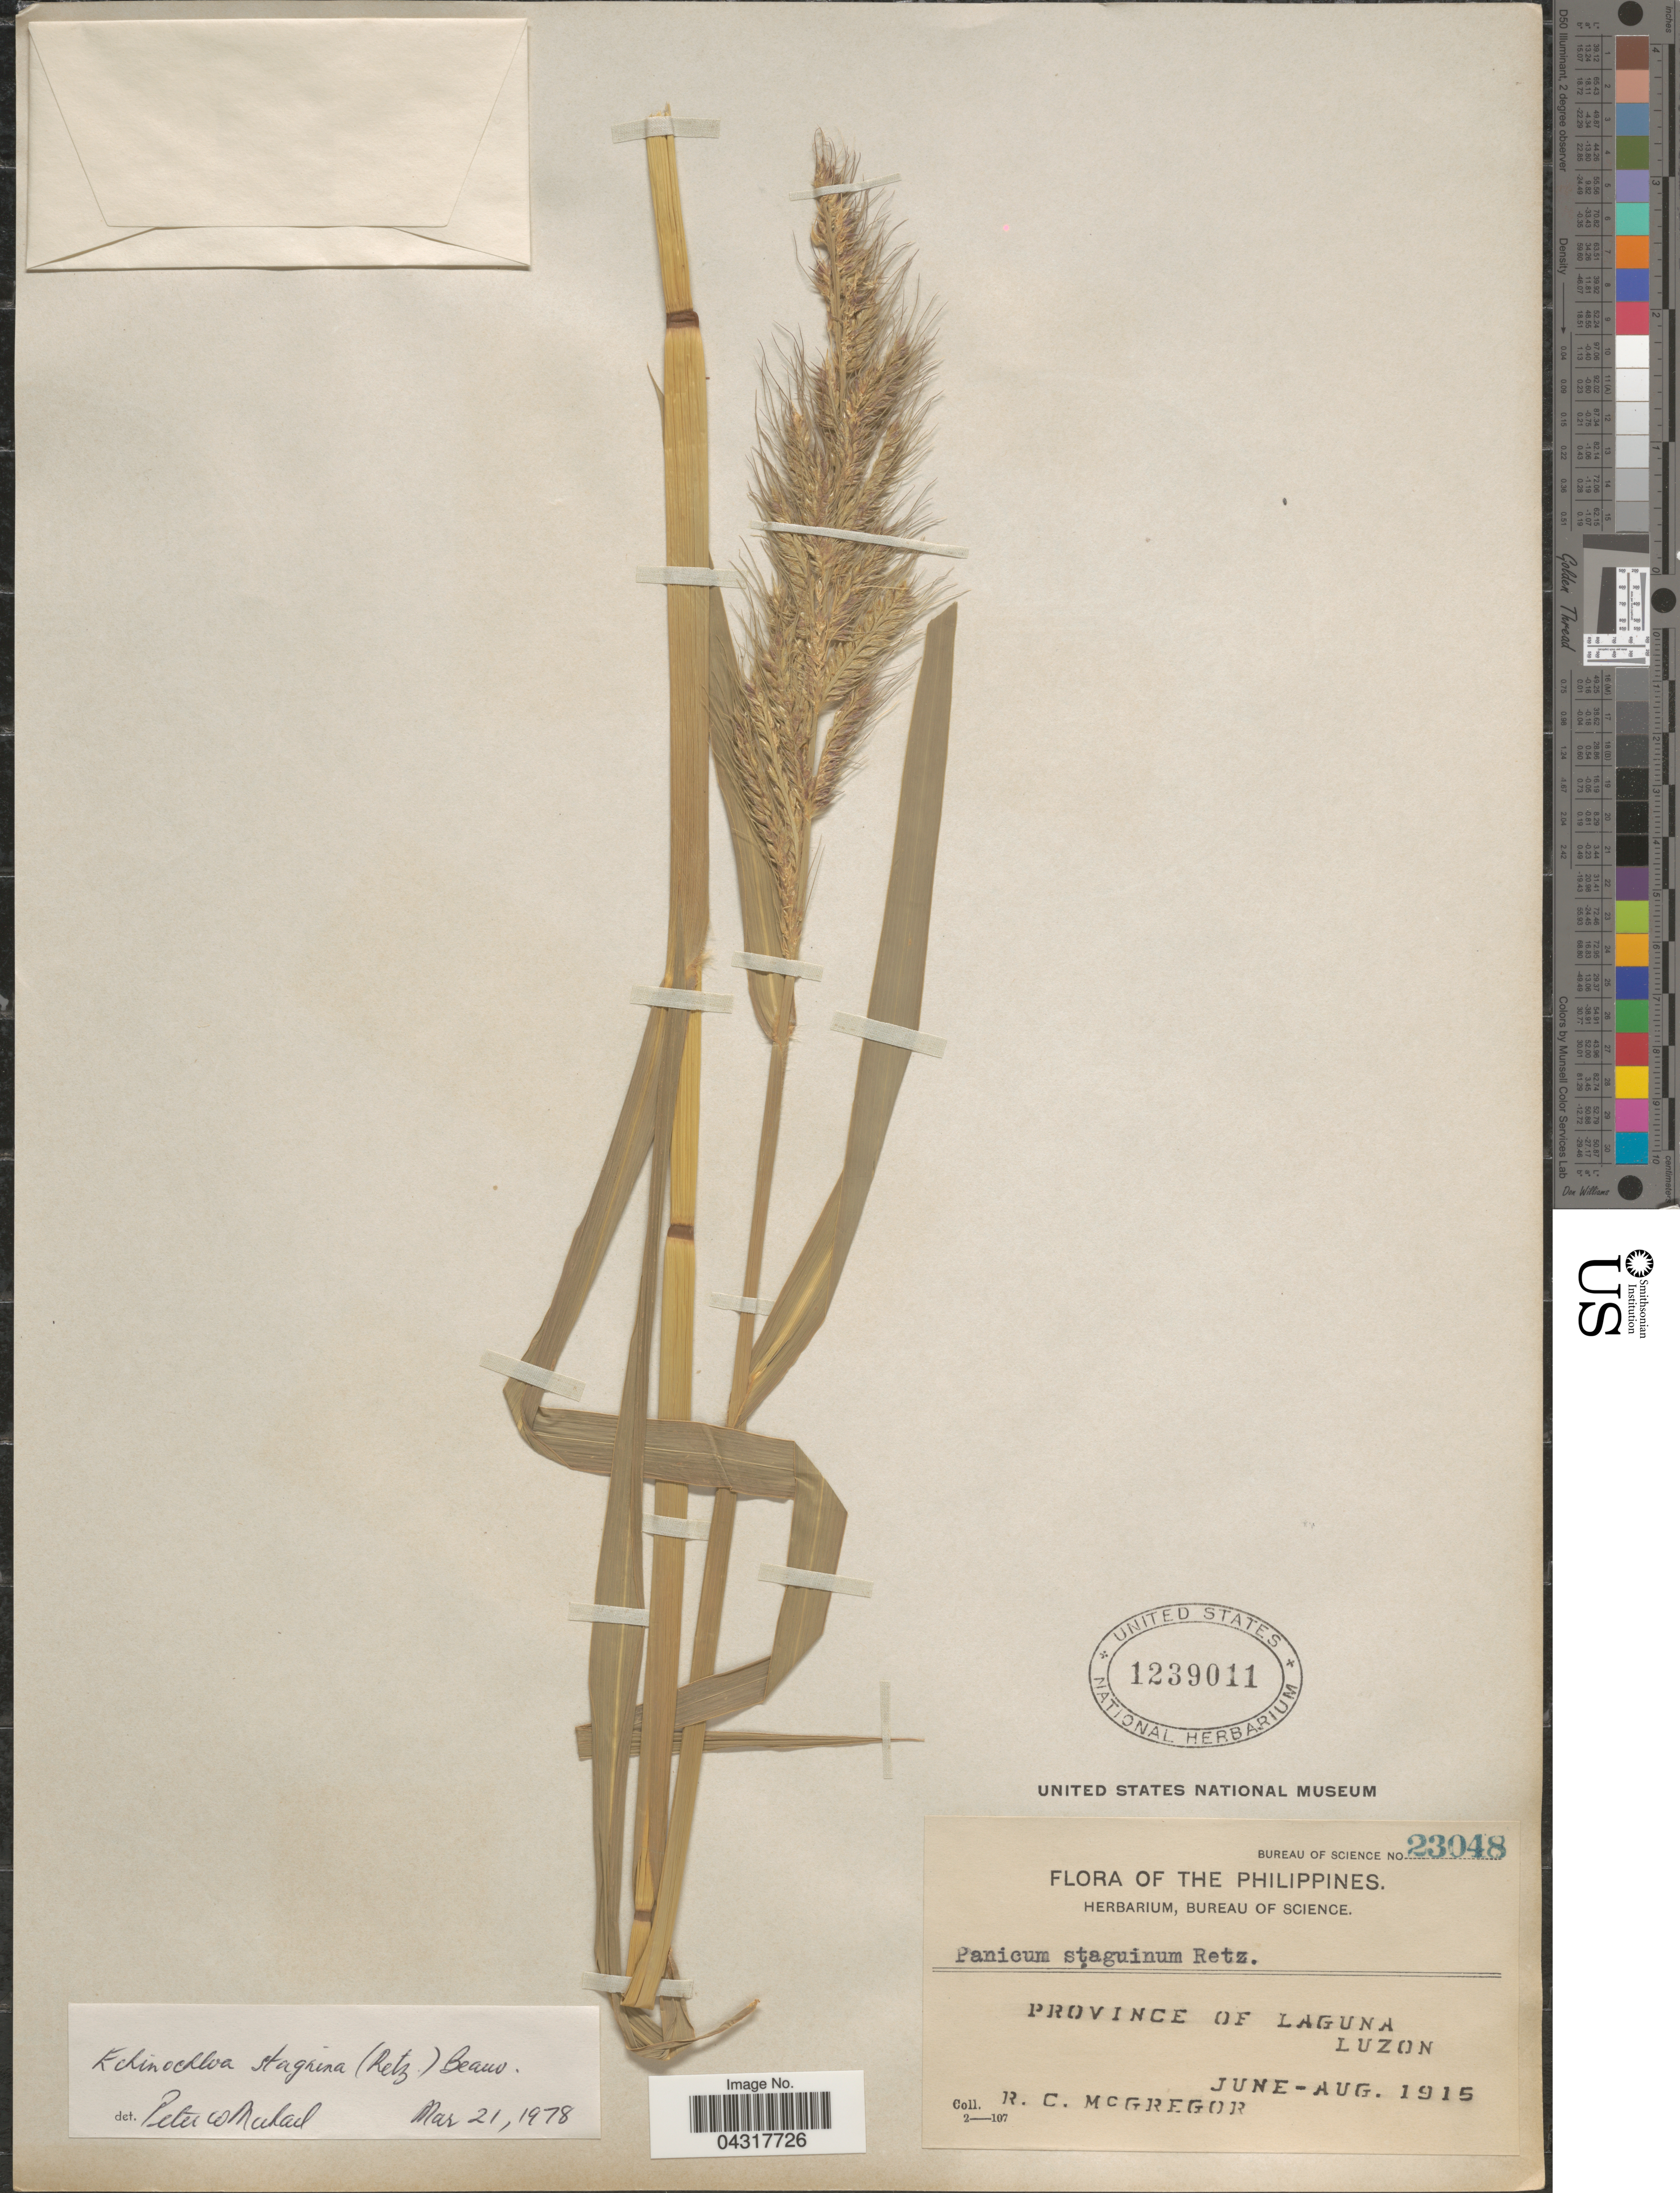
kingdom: Plantae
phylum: Tracheophyta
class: Liliopsida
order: Poales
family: Poaceae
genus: Echinochloa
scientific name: Echinochloa stagnina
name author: (Retz.) P. Beauv.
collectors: R. C. McGregor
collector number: Bureau of Science 23048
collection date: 1915-06/1915-08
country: Philippines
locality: Province of Laguna. Luzon.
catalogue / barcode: US 1239011